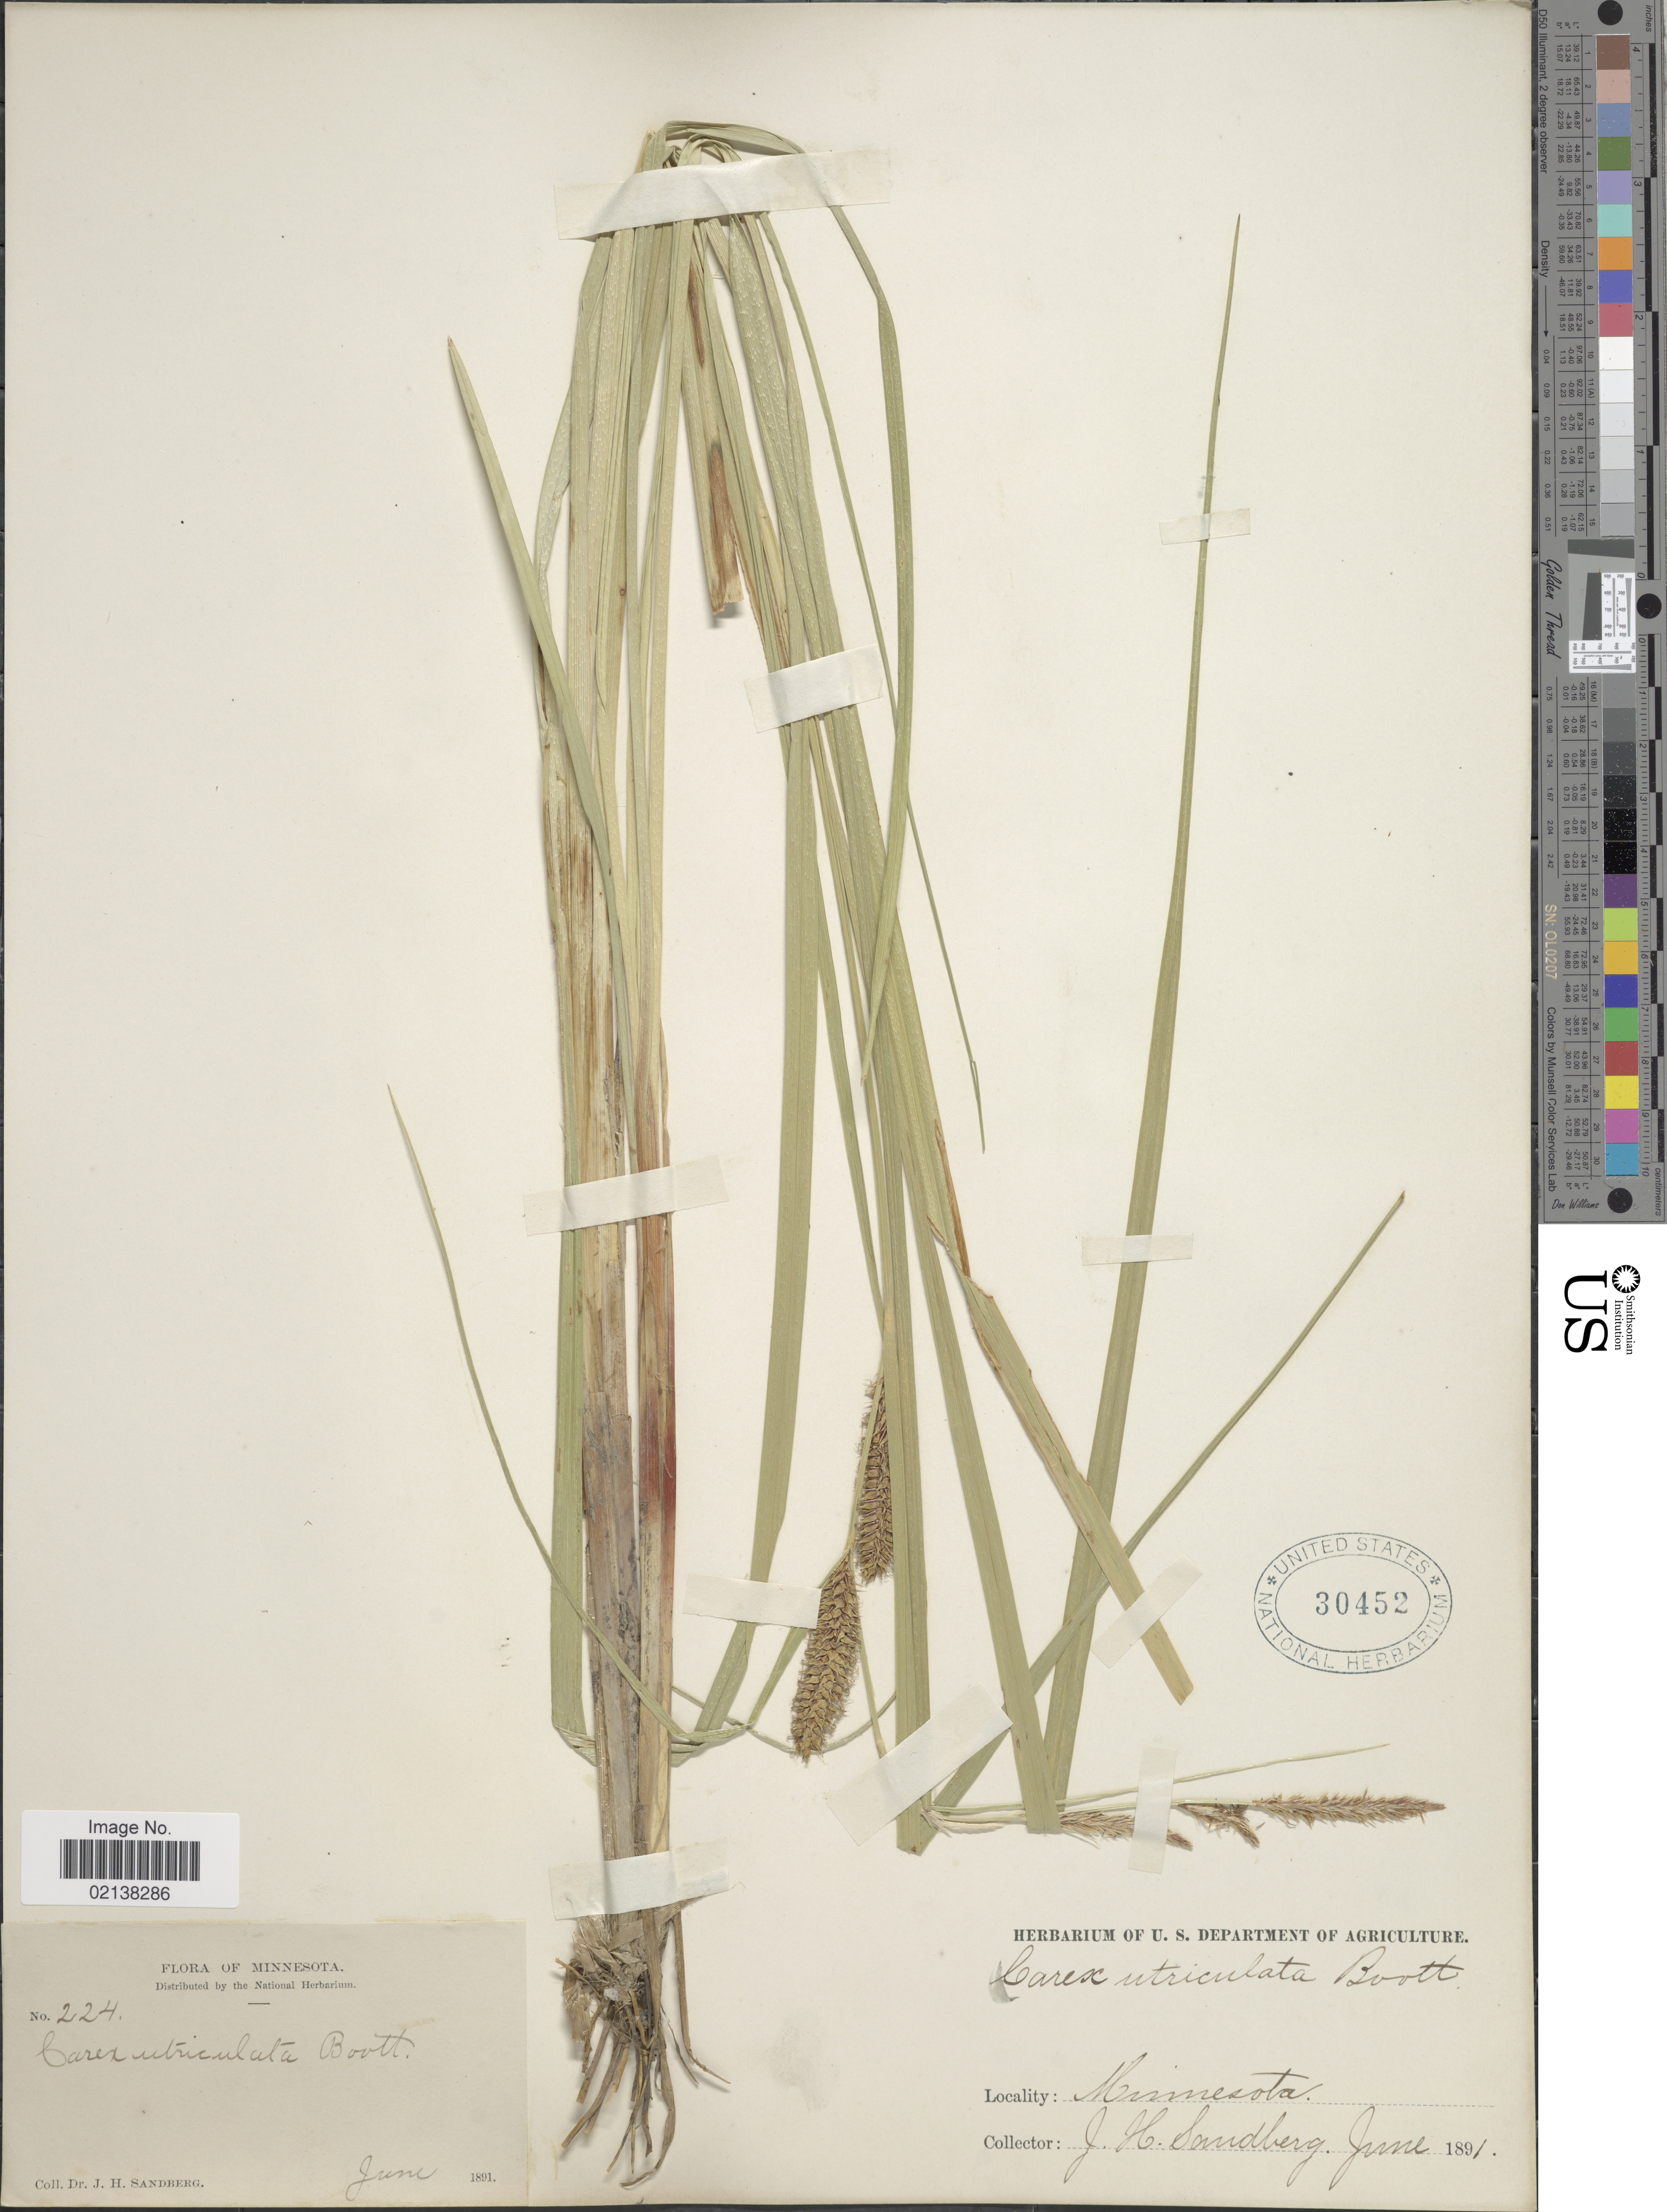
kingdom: Plantae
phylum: Tracheophyta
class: Liliopsida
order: Poales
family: Cyperaceae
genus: Carex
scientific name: Carex utriculata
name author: Boott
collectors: J. H. Sandberg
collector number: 224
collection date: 1891-06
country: United States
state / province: Minnesota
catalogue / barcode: US 30452